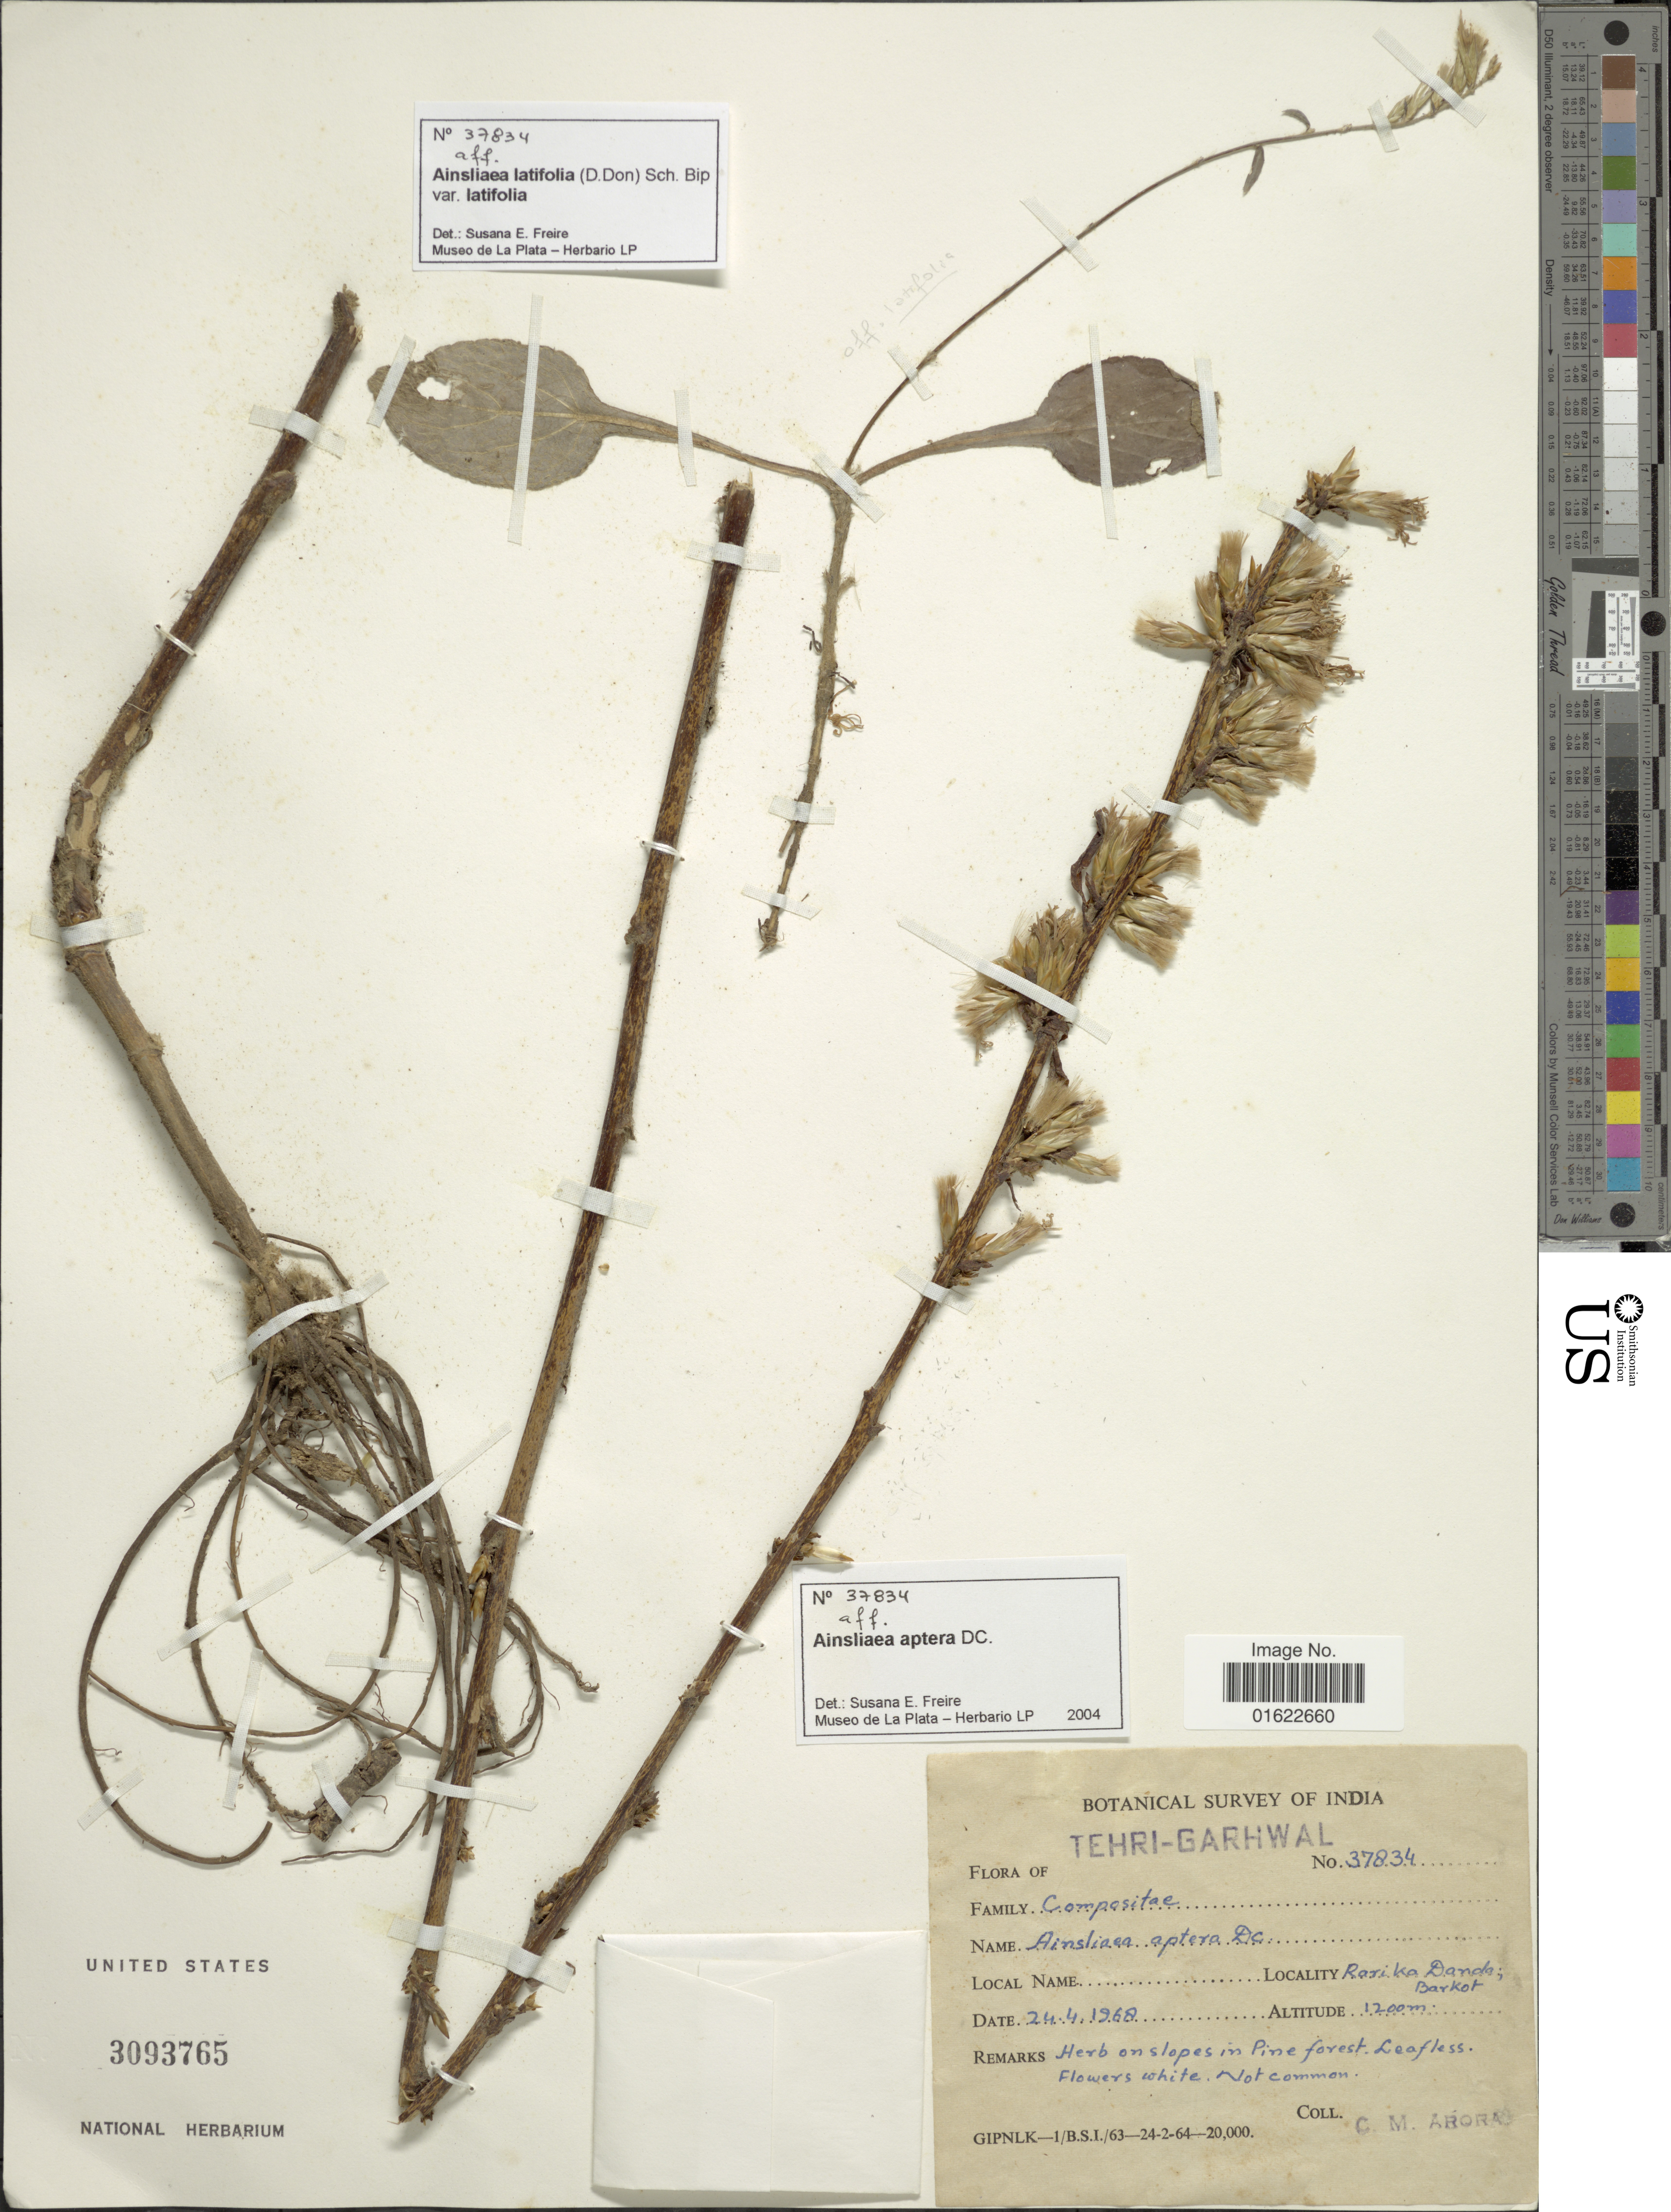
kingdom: Plantae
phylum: Tracheophyta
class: Magnoliopsida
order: Asterales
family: Asteraceae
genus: Ainsliaea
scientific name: Ainsliaea aptera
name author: DC.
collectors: C. Arora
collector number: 37834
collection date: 1968-04-24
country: India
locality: Tehri-Garhwal, Rorika Daroh; Barkot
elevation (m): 1200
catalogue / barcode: US 3093765